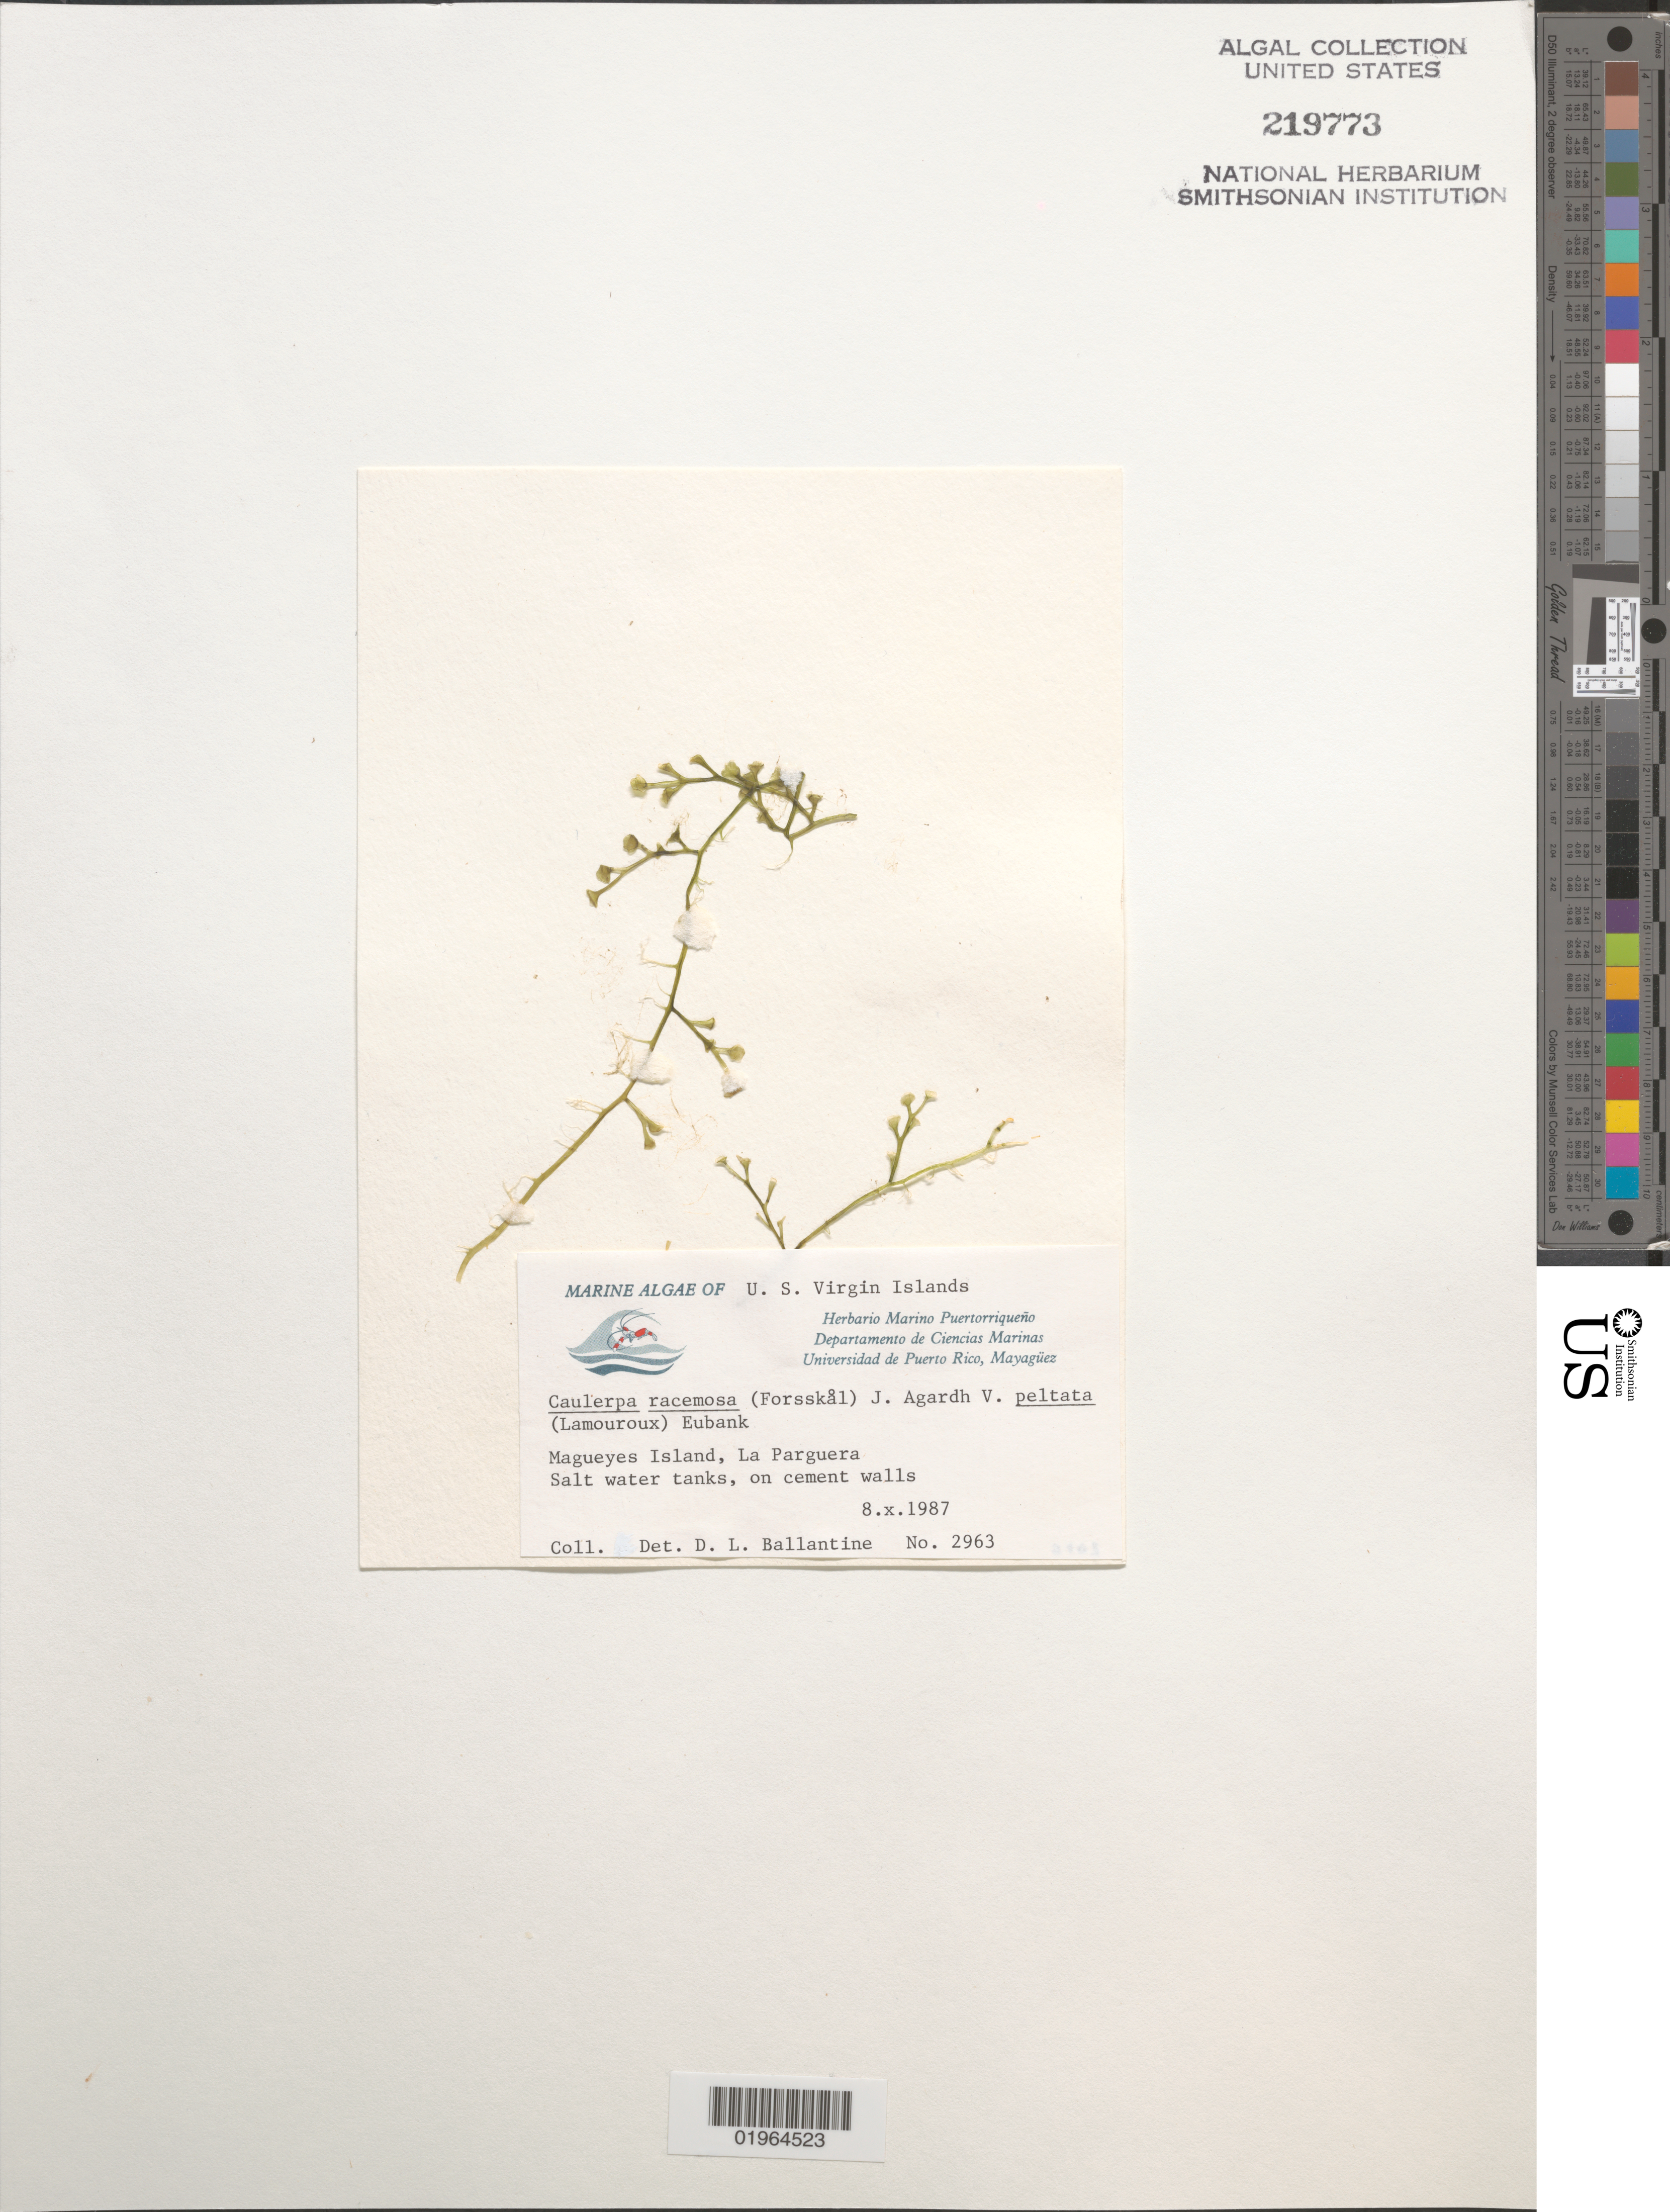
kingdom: Plantae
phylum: Chlorophyta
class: Ulvophyceae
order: Bryopsidales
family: Caulerpaceae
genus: Caulerpa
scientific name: Caulerpa racemosa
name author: (Forssk.) J. Agardh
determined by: Ballantine, D. L.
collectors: D.L. Ballantine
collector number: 2963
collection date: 1987-10-08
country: Puerto Rico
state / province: Lajas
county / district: La Parguera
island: Magueyes Island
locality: Salt water tanks, on cement walls.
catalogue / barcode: US 219773